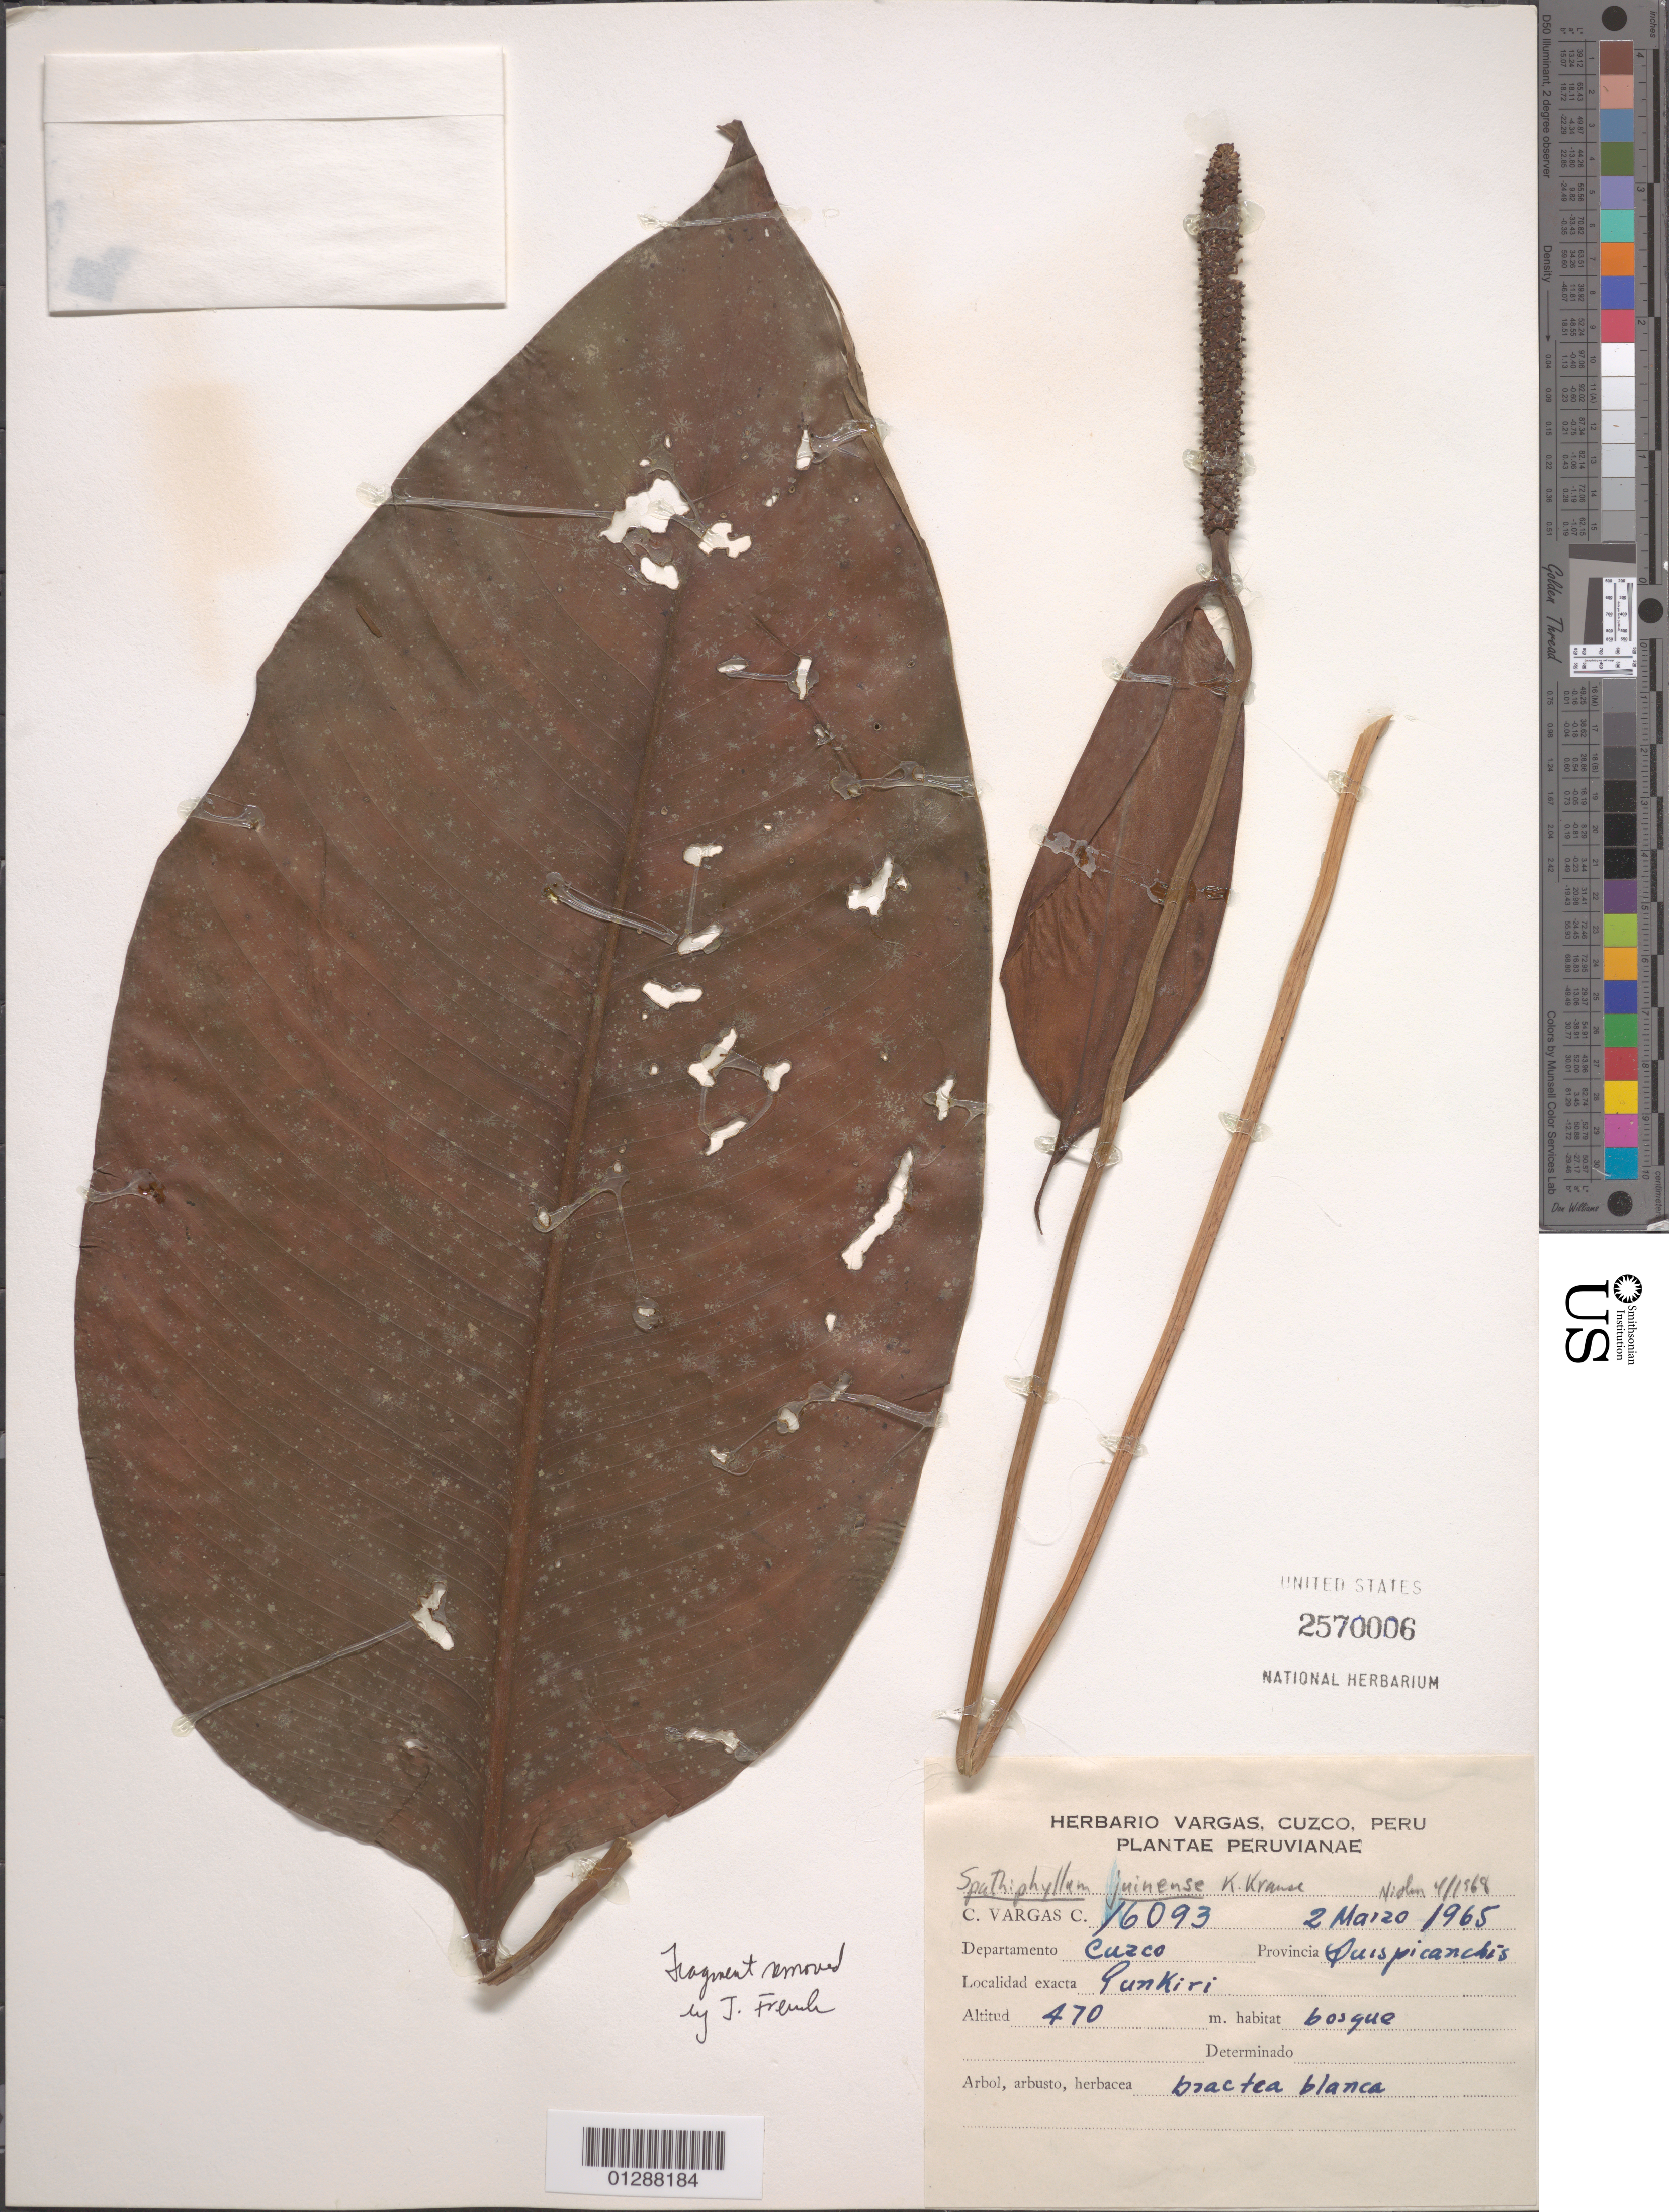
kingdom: Plantae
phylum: Tracheophyta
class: Liliopsida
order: Alismatales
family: Araceae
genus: Spathiphyllum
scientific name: Spathiphyllum juninense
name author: K. Krause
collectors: C. Vargas Calderón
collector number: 16093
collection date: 1965-03-02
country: Peru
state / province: Cusco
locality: Departamento Cuzco. Provincia Quispicanchis. Punkiri.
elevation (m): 470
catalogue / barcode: US 2570006